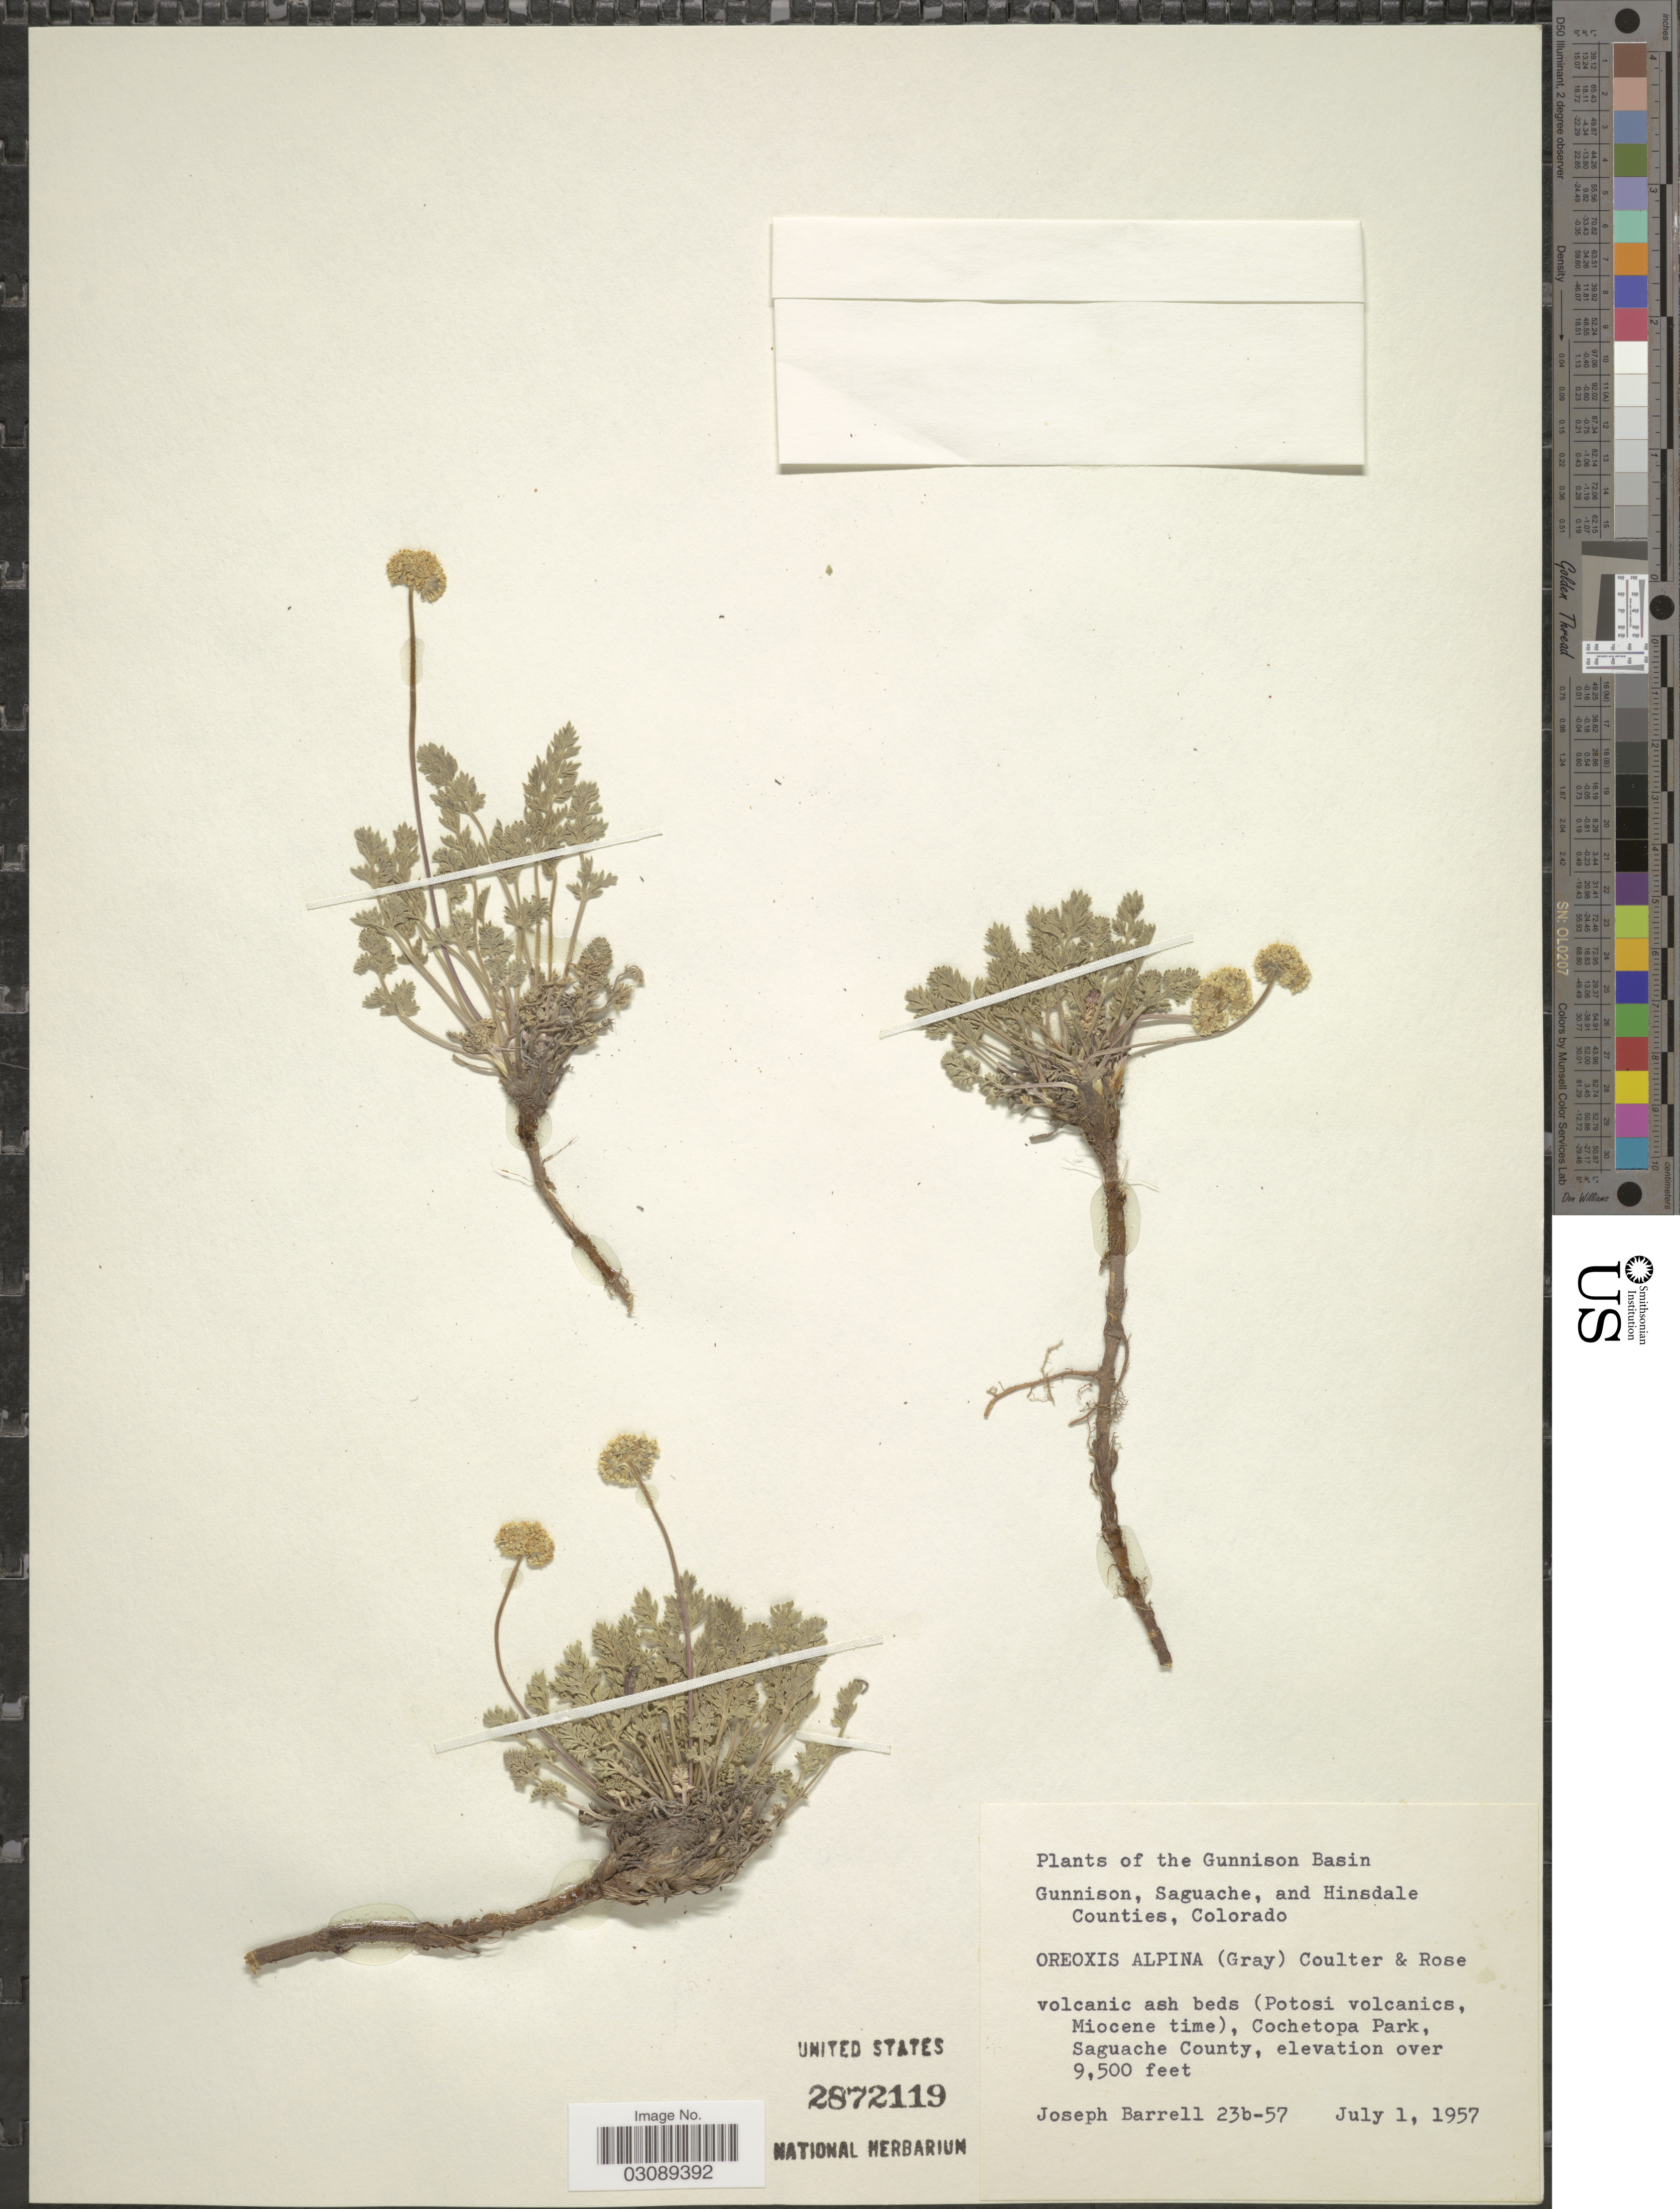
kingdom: Plantae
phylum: Tracheophyta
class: Magnoliopsida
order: Apiales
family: Apiaceae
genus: Oreoxis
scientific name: Oreoxis alpina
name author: (A. Gray) J.M. Coult. & Rose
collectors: J. Barrell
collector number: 23b-57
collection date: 1957-07-01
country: United States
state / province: Colorado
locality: Gunnison Basin. Cochetopa Park, Saguache County.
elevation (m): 2896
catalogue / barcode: US 2872119